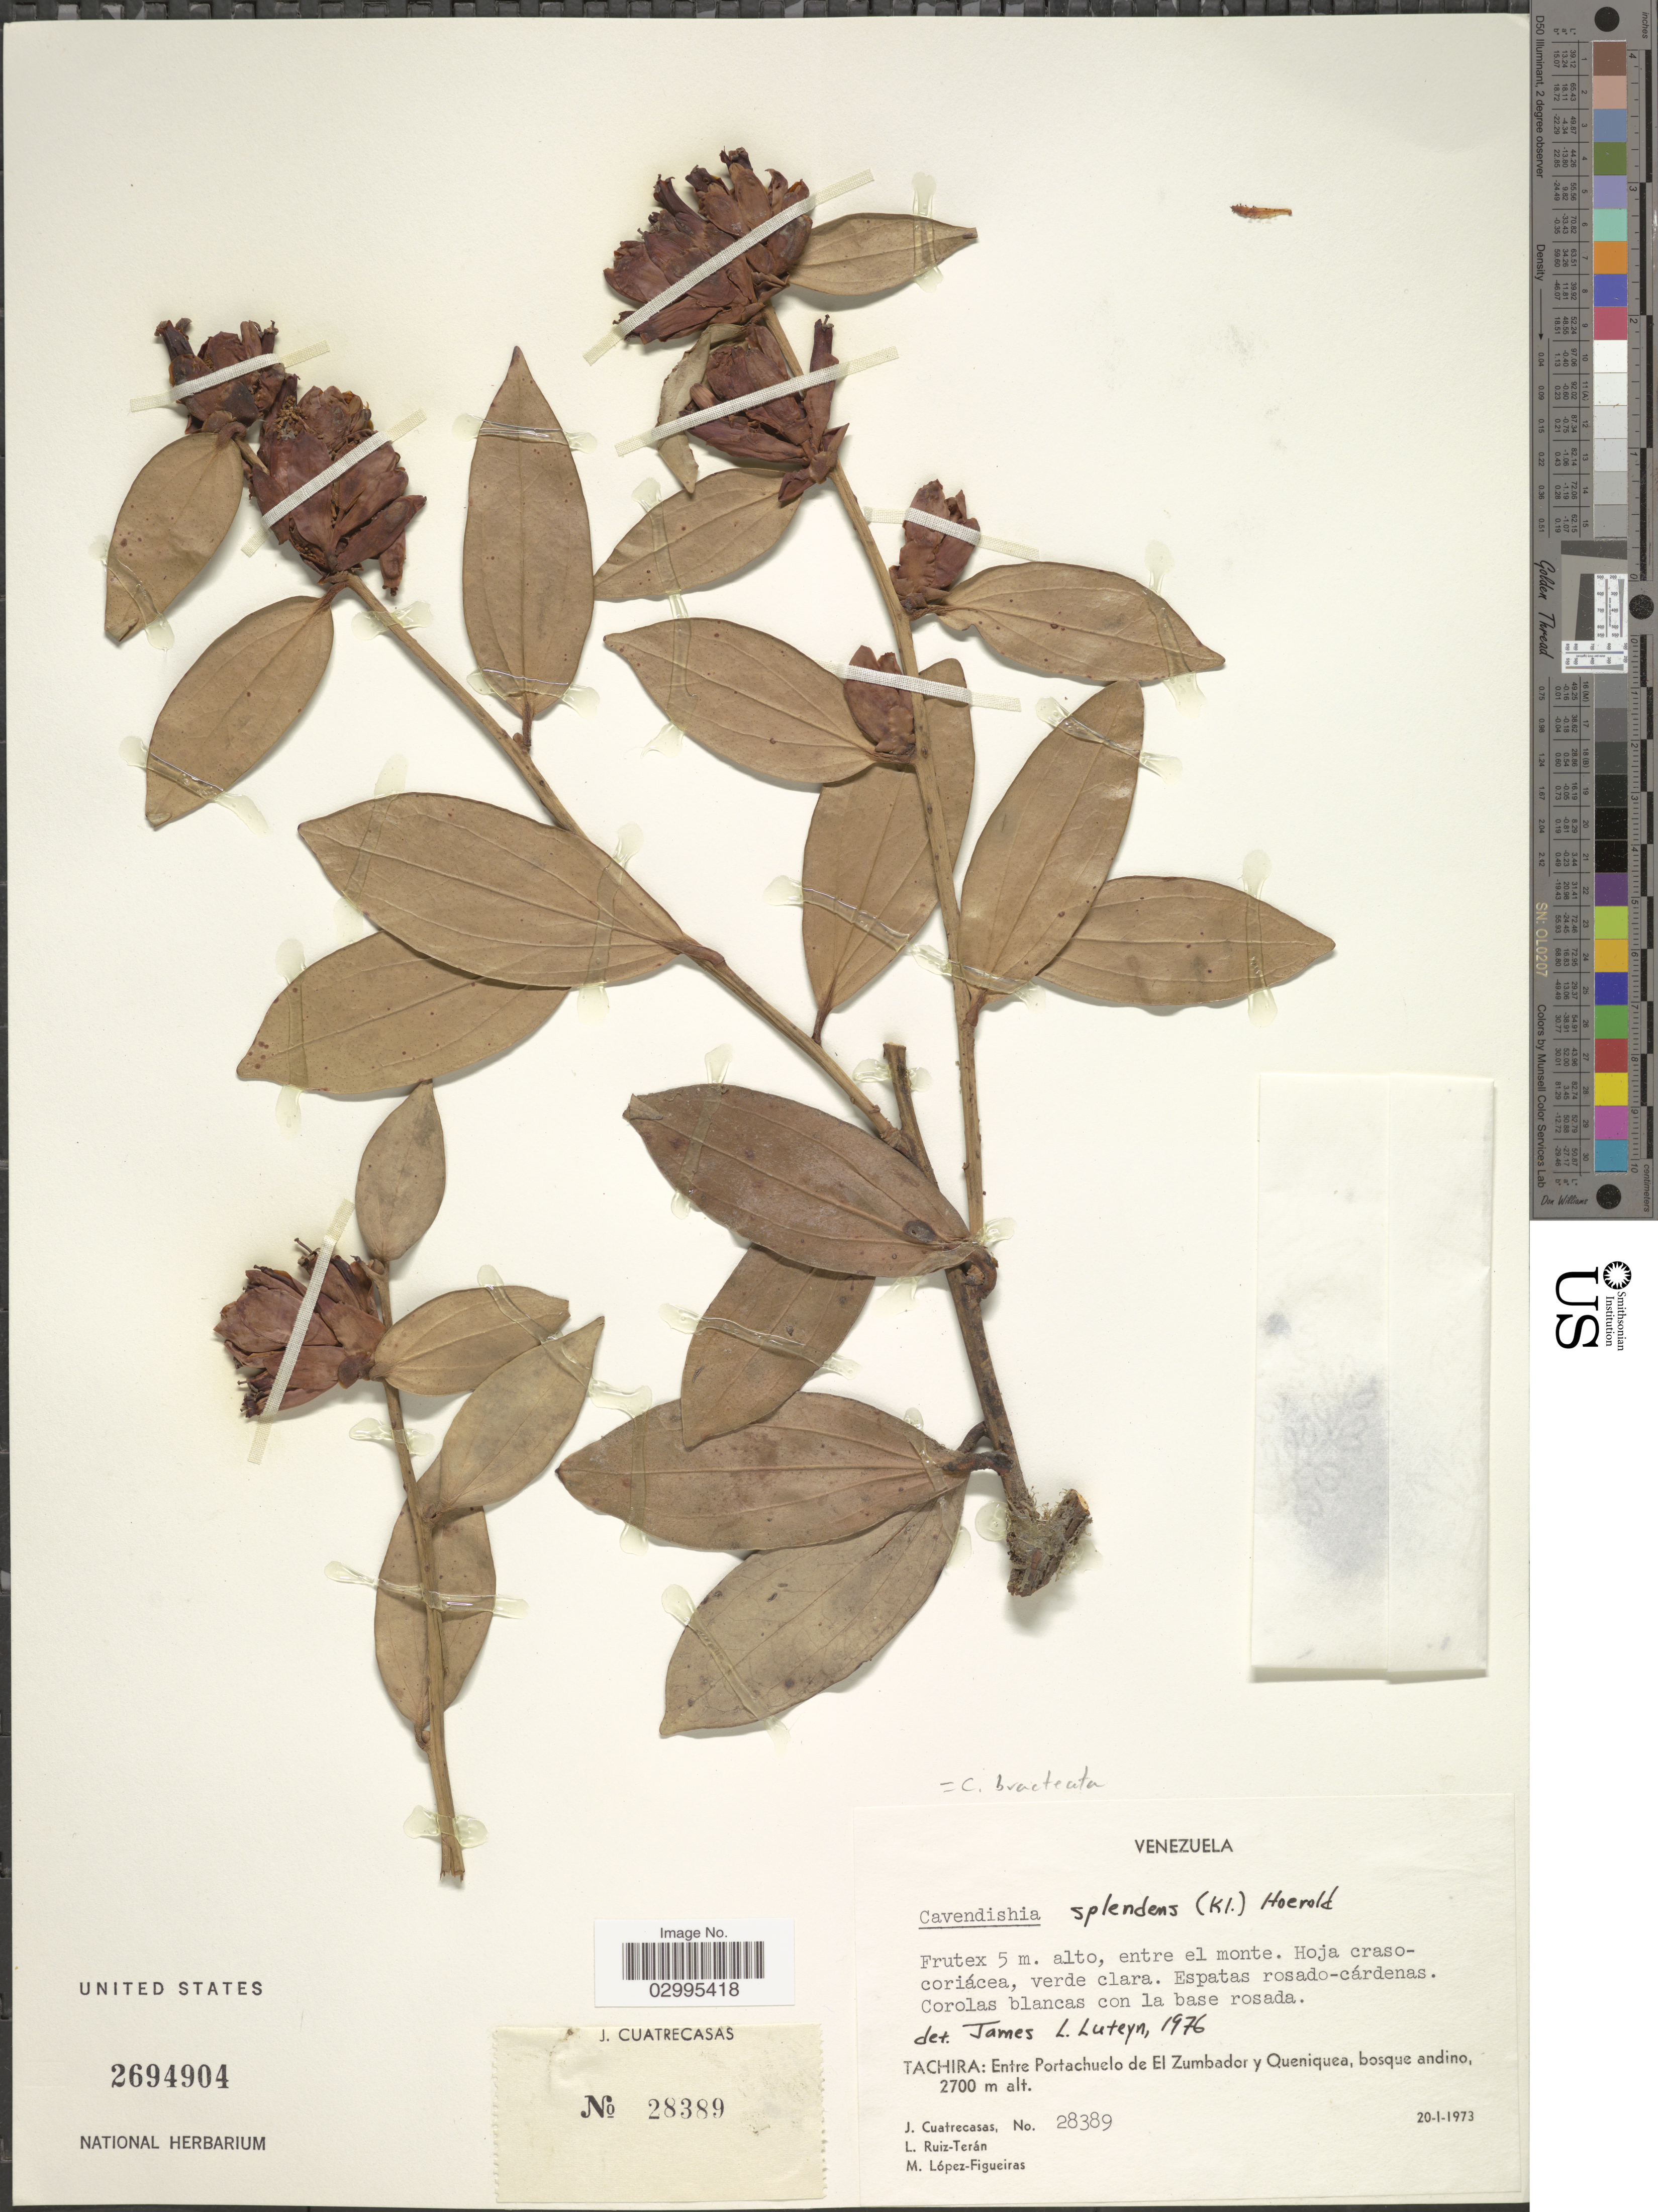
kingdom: Plantae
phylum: Tracheophyta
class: Magnoliopsida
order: Ericales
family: Ericaceae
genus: Cavendishia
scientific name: Cavendishia bracteata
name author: (Ruiz & Pav. ex J. St.-Hil.) Hoerold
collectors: J. Cuatrecasas, L. E. Ruíz-Terán & M. López Figueiras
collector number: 28389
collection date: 1973-01-20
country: Venezuela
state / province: Tachira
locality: Entre Portachuelo de El Zumbador y Queniquea, bosque andino.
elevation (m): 2700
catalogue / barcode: US 2694904